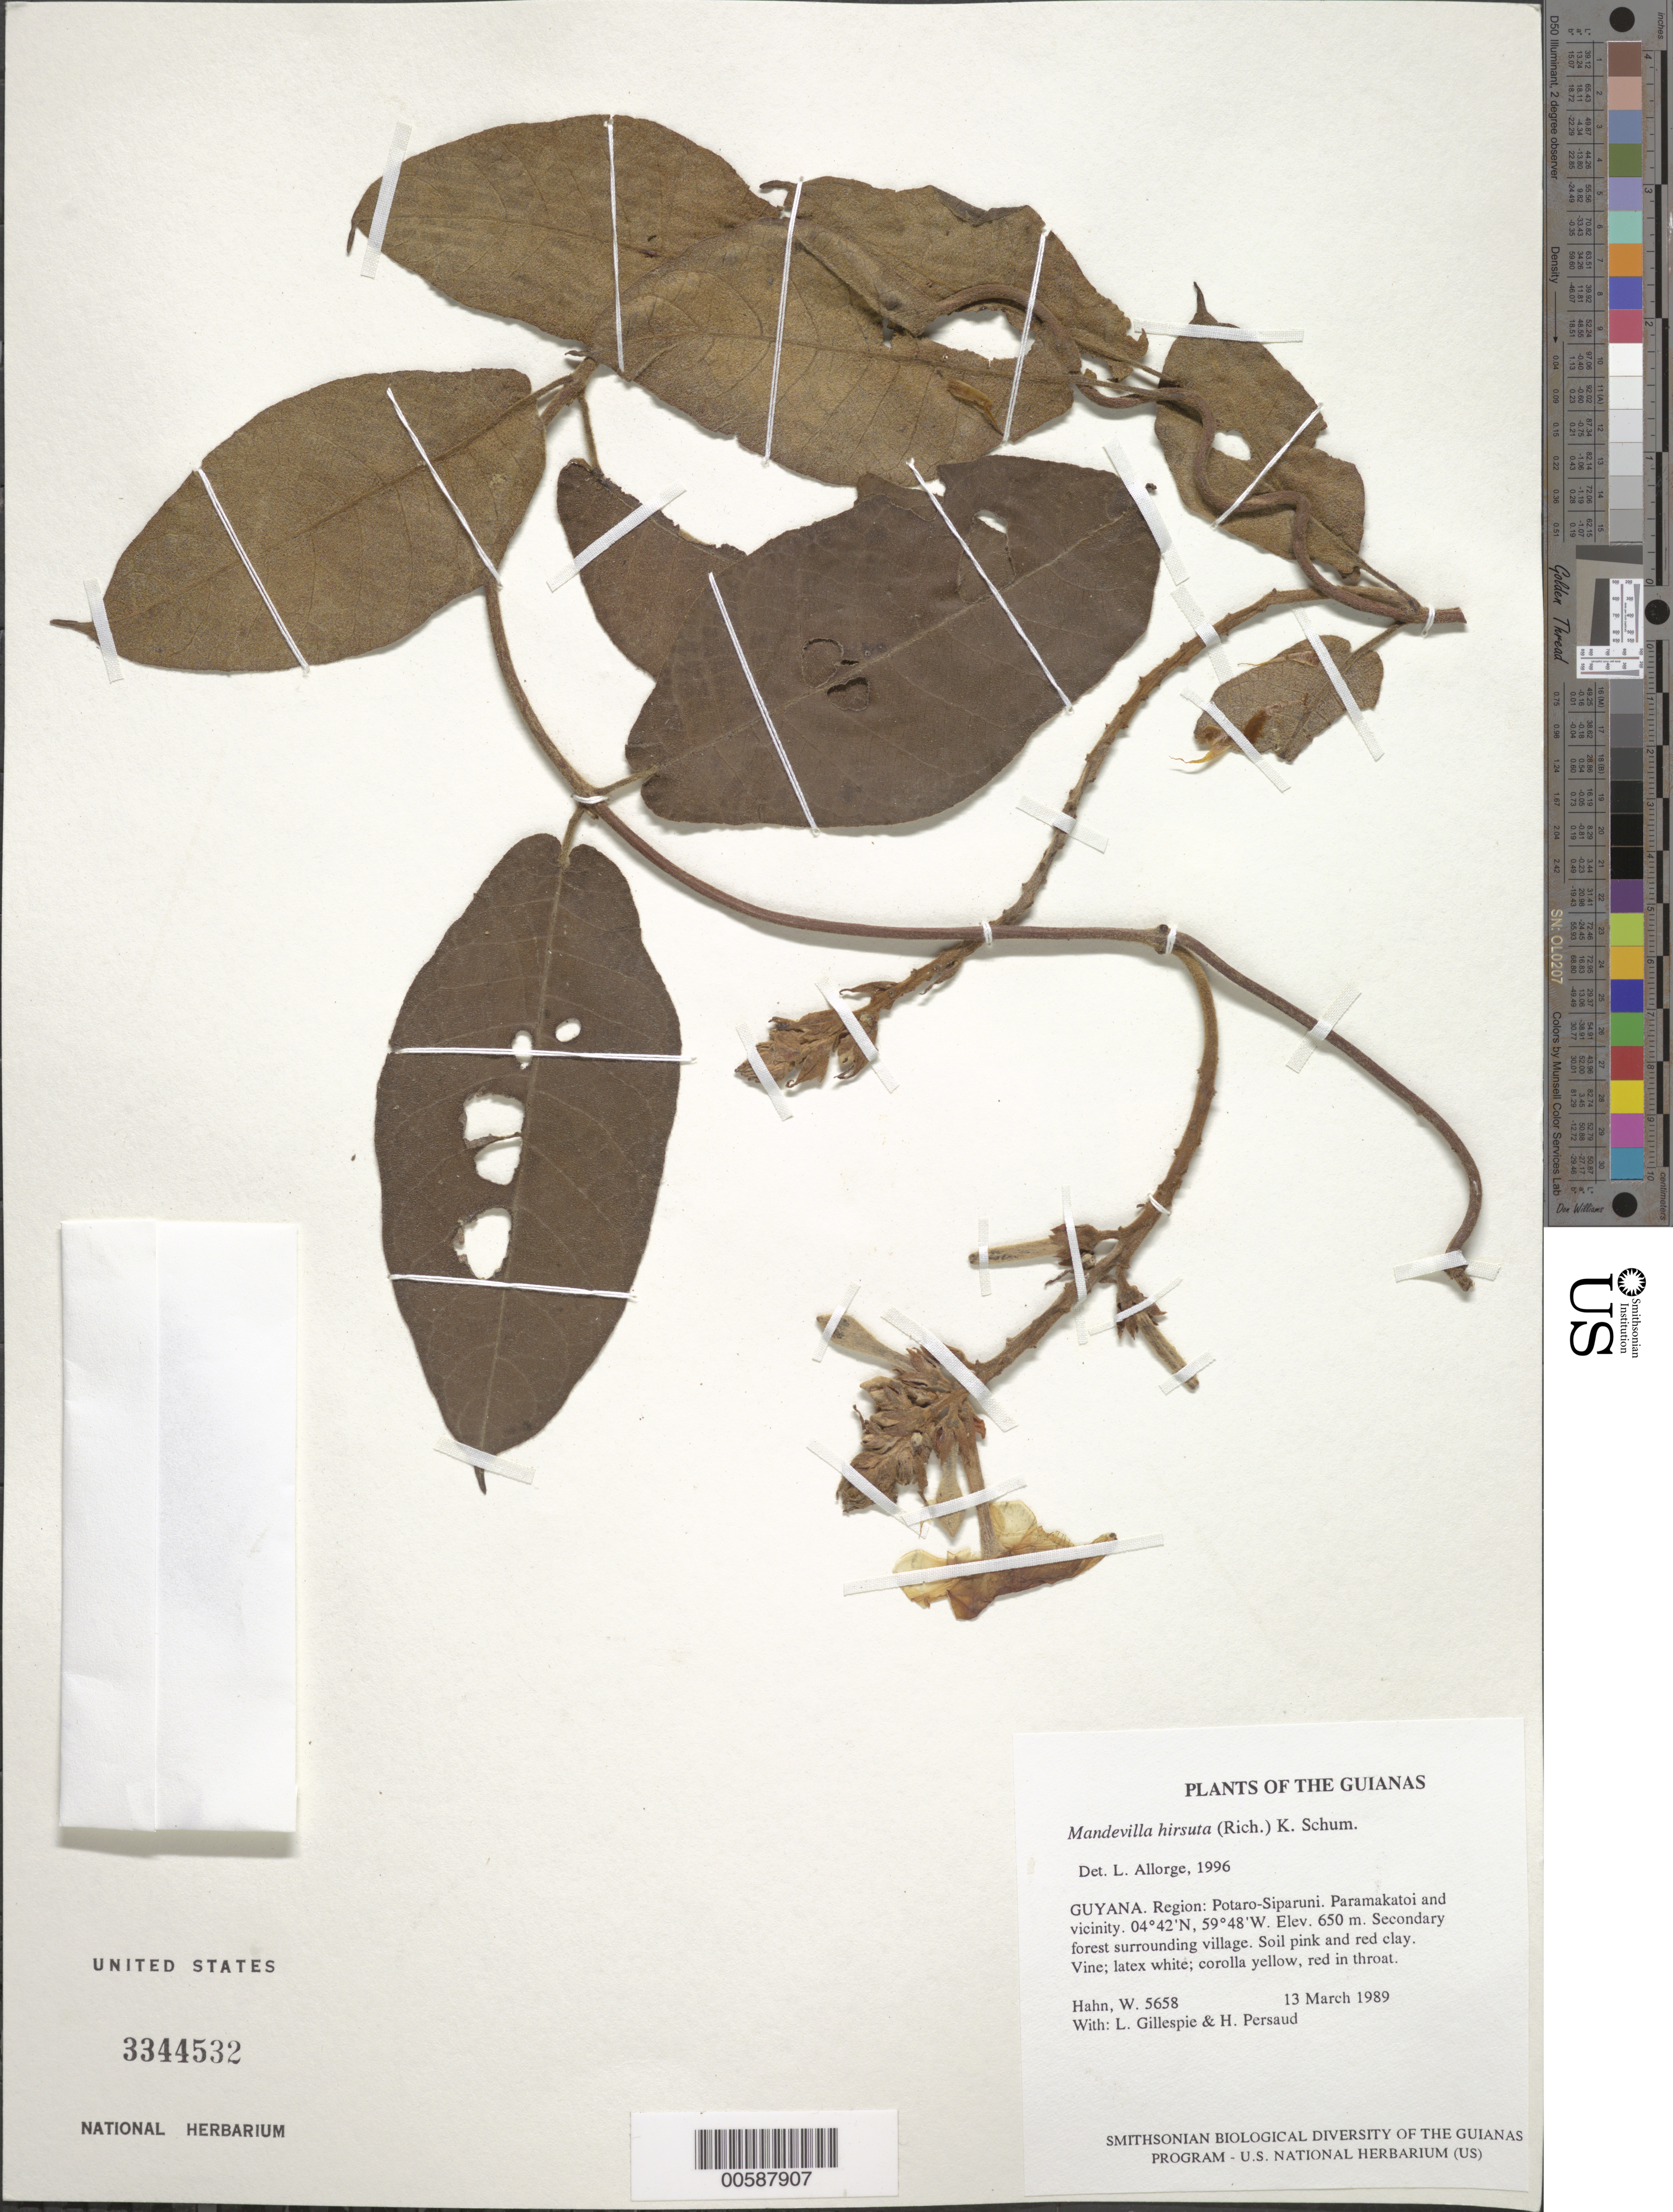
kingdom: Plantae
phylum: Tracheophyta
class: Magnoliopsida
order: Gentianales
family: Apocynaceae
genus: Mandevilla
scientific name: Mandevilla hirsuta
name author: (Rich.) K. Schum.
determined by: Allorge, L.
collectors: W. Hahn, L. J. Gillespie & H. Persaud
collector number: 5658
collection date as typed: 13 March 1989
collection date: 1989-03-13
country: Guyana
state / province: Potaro-Siparuni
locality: Paramakatoi and vicinity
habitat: Secondary forest surrounding village. Soil pink and red clay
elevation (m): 650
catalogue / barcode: US 3344532